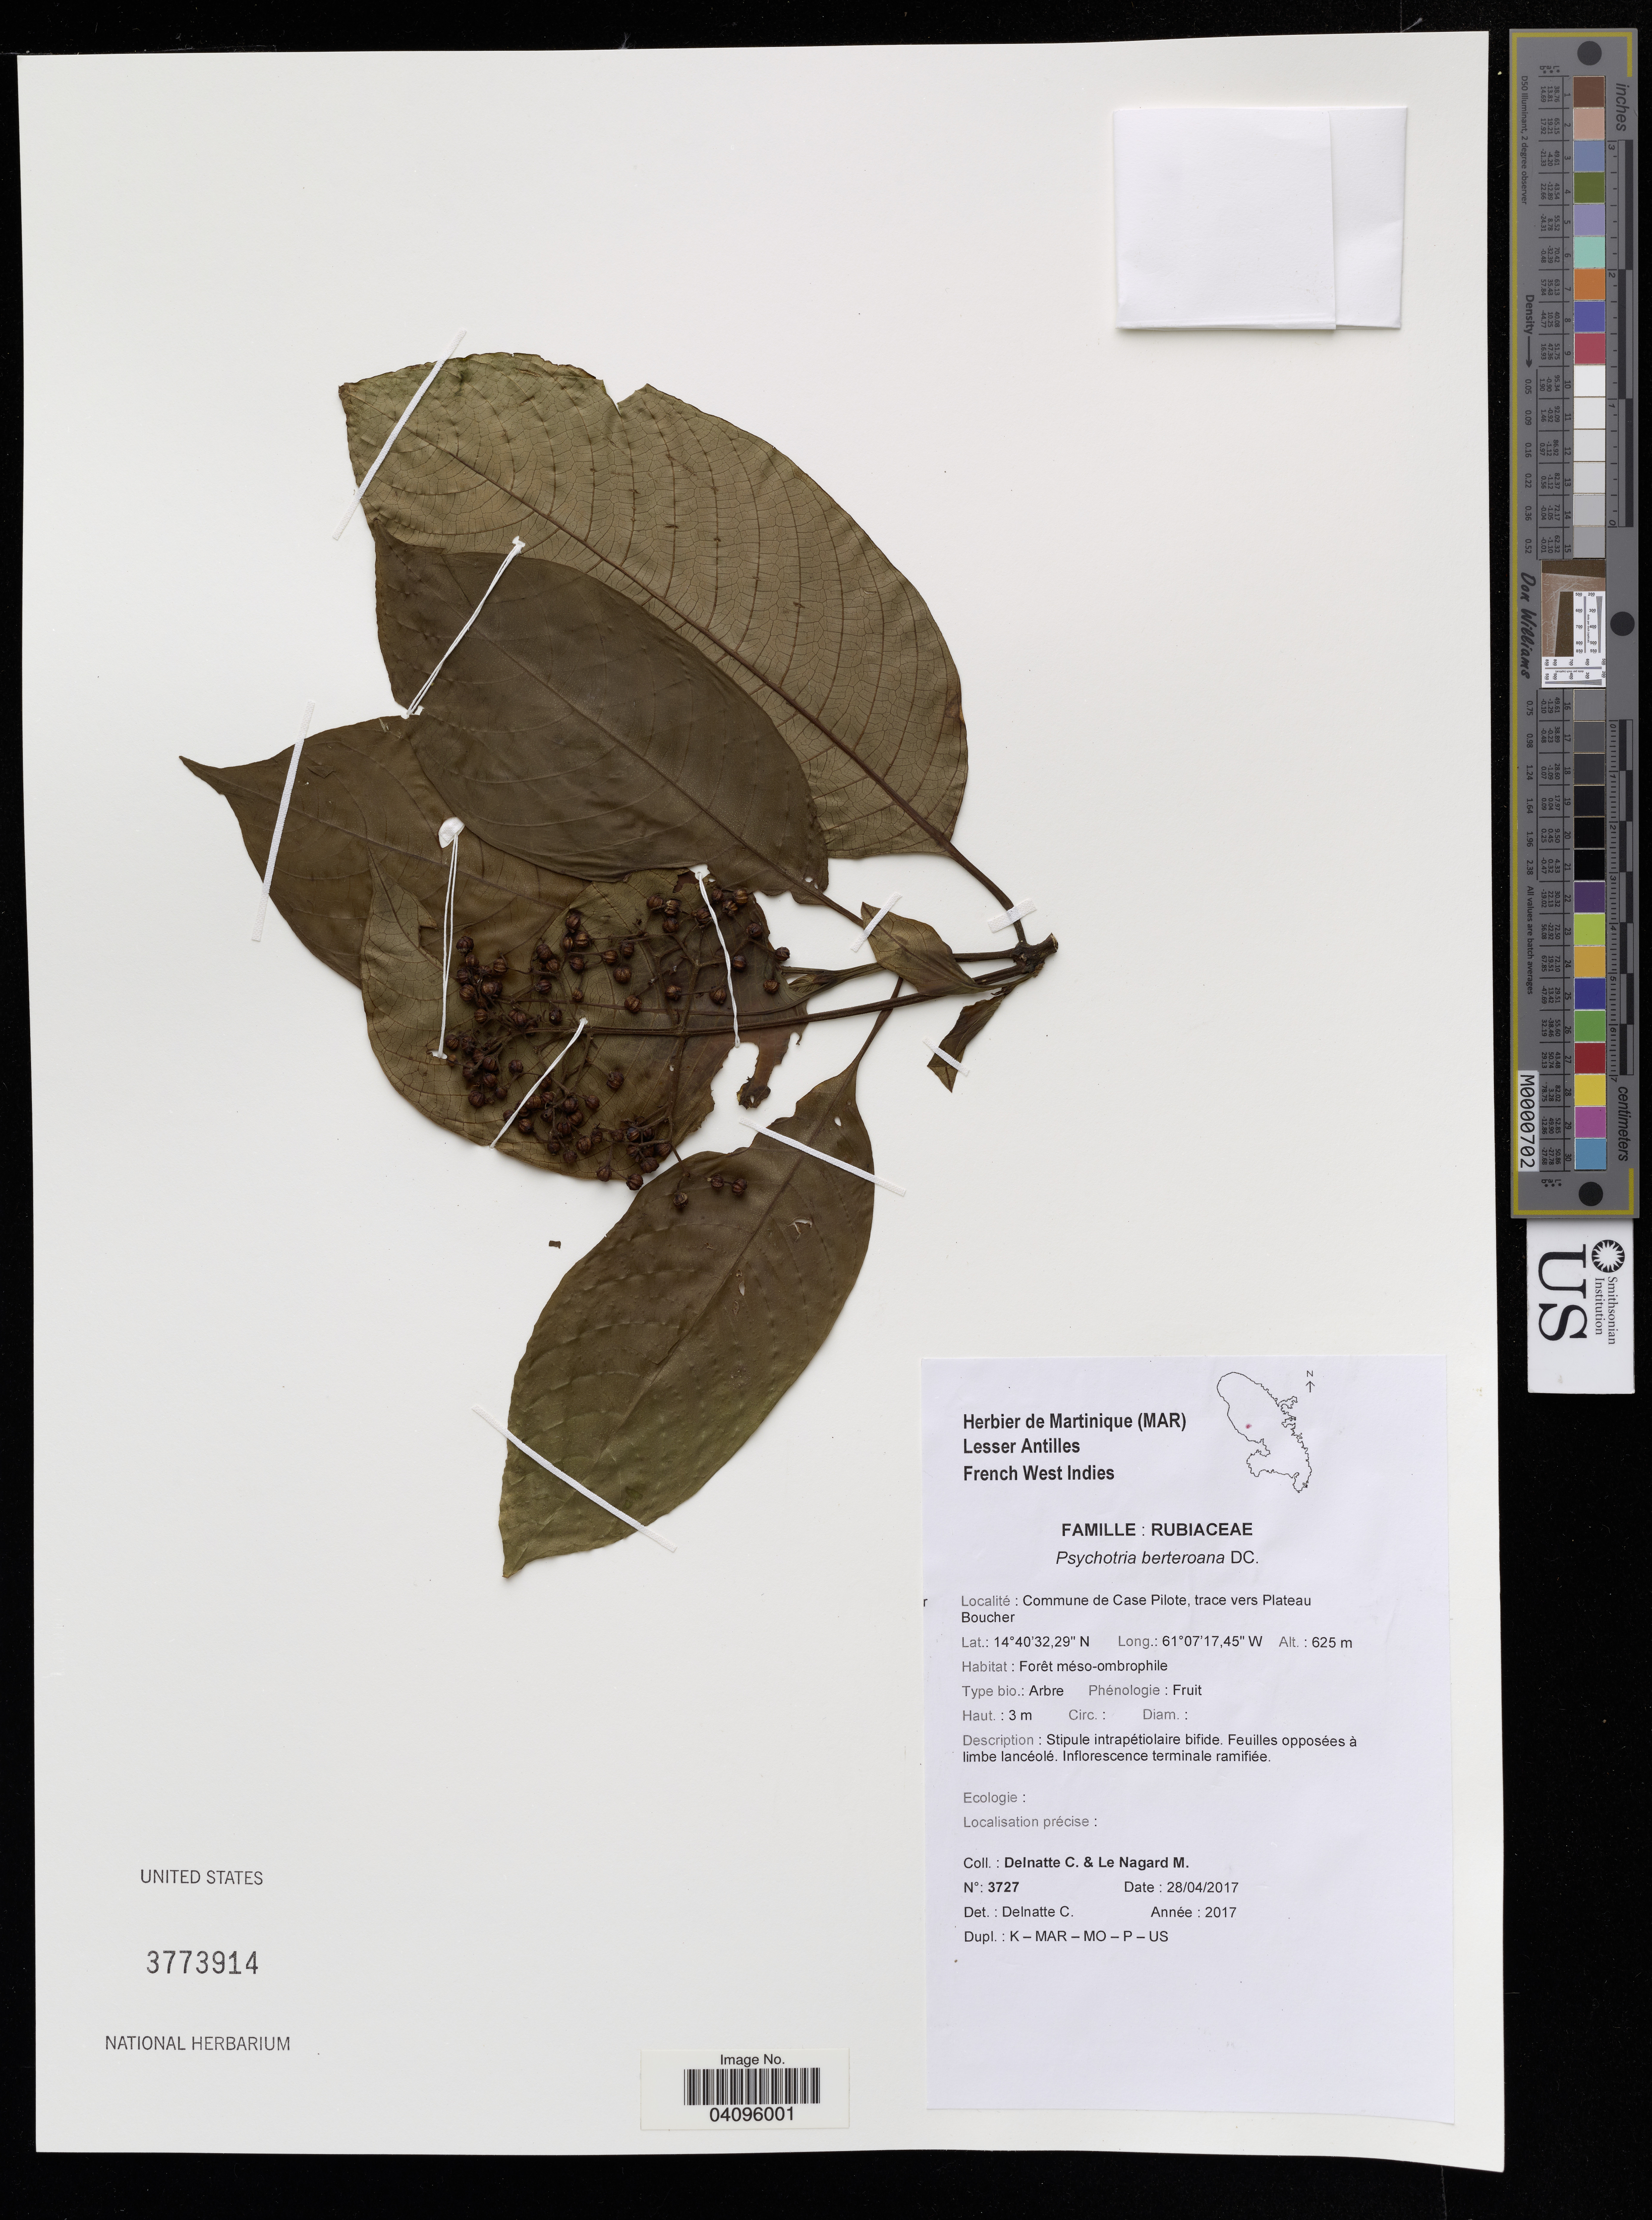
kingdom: Plantae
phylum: Tracheophyta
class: Magnoliopsida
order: Gentianales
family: Rubiaceae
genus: Psychotria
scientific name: Psychotria berteroana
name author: DC.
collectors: C. Delnatte & M. Le Nagard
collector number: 3727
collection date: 2017-04-28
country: Martinique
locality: Lesser Antilles, French West Indies. Commune de Case Pilote, trace vers Plateau Boucher.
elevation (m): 625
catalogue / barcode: US 3773914